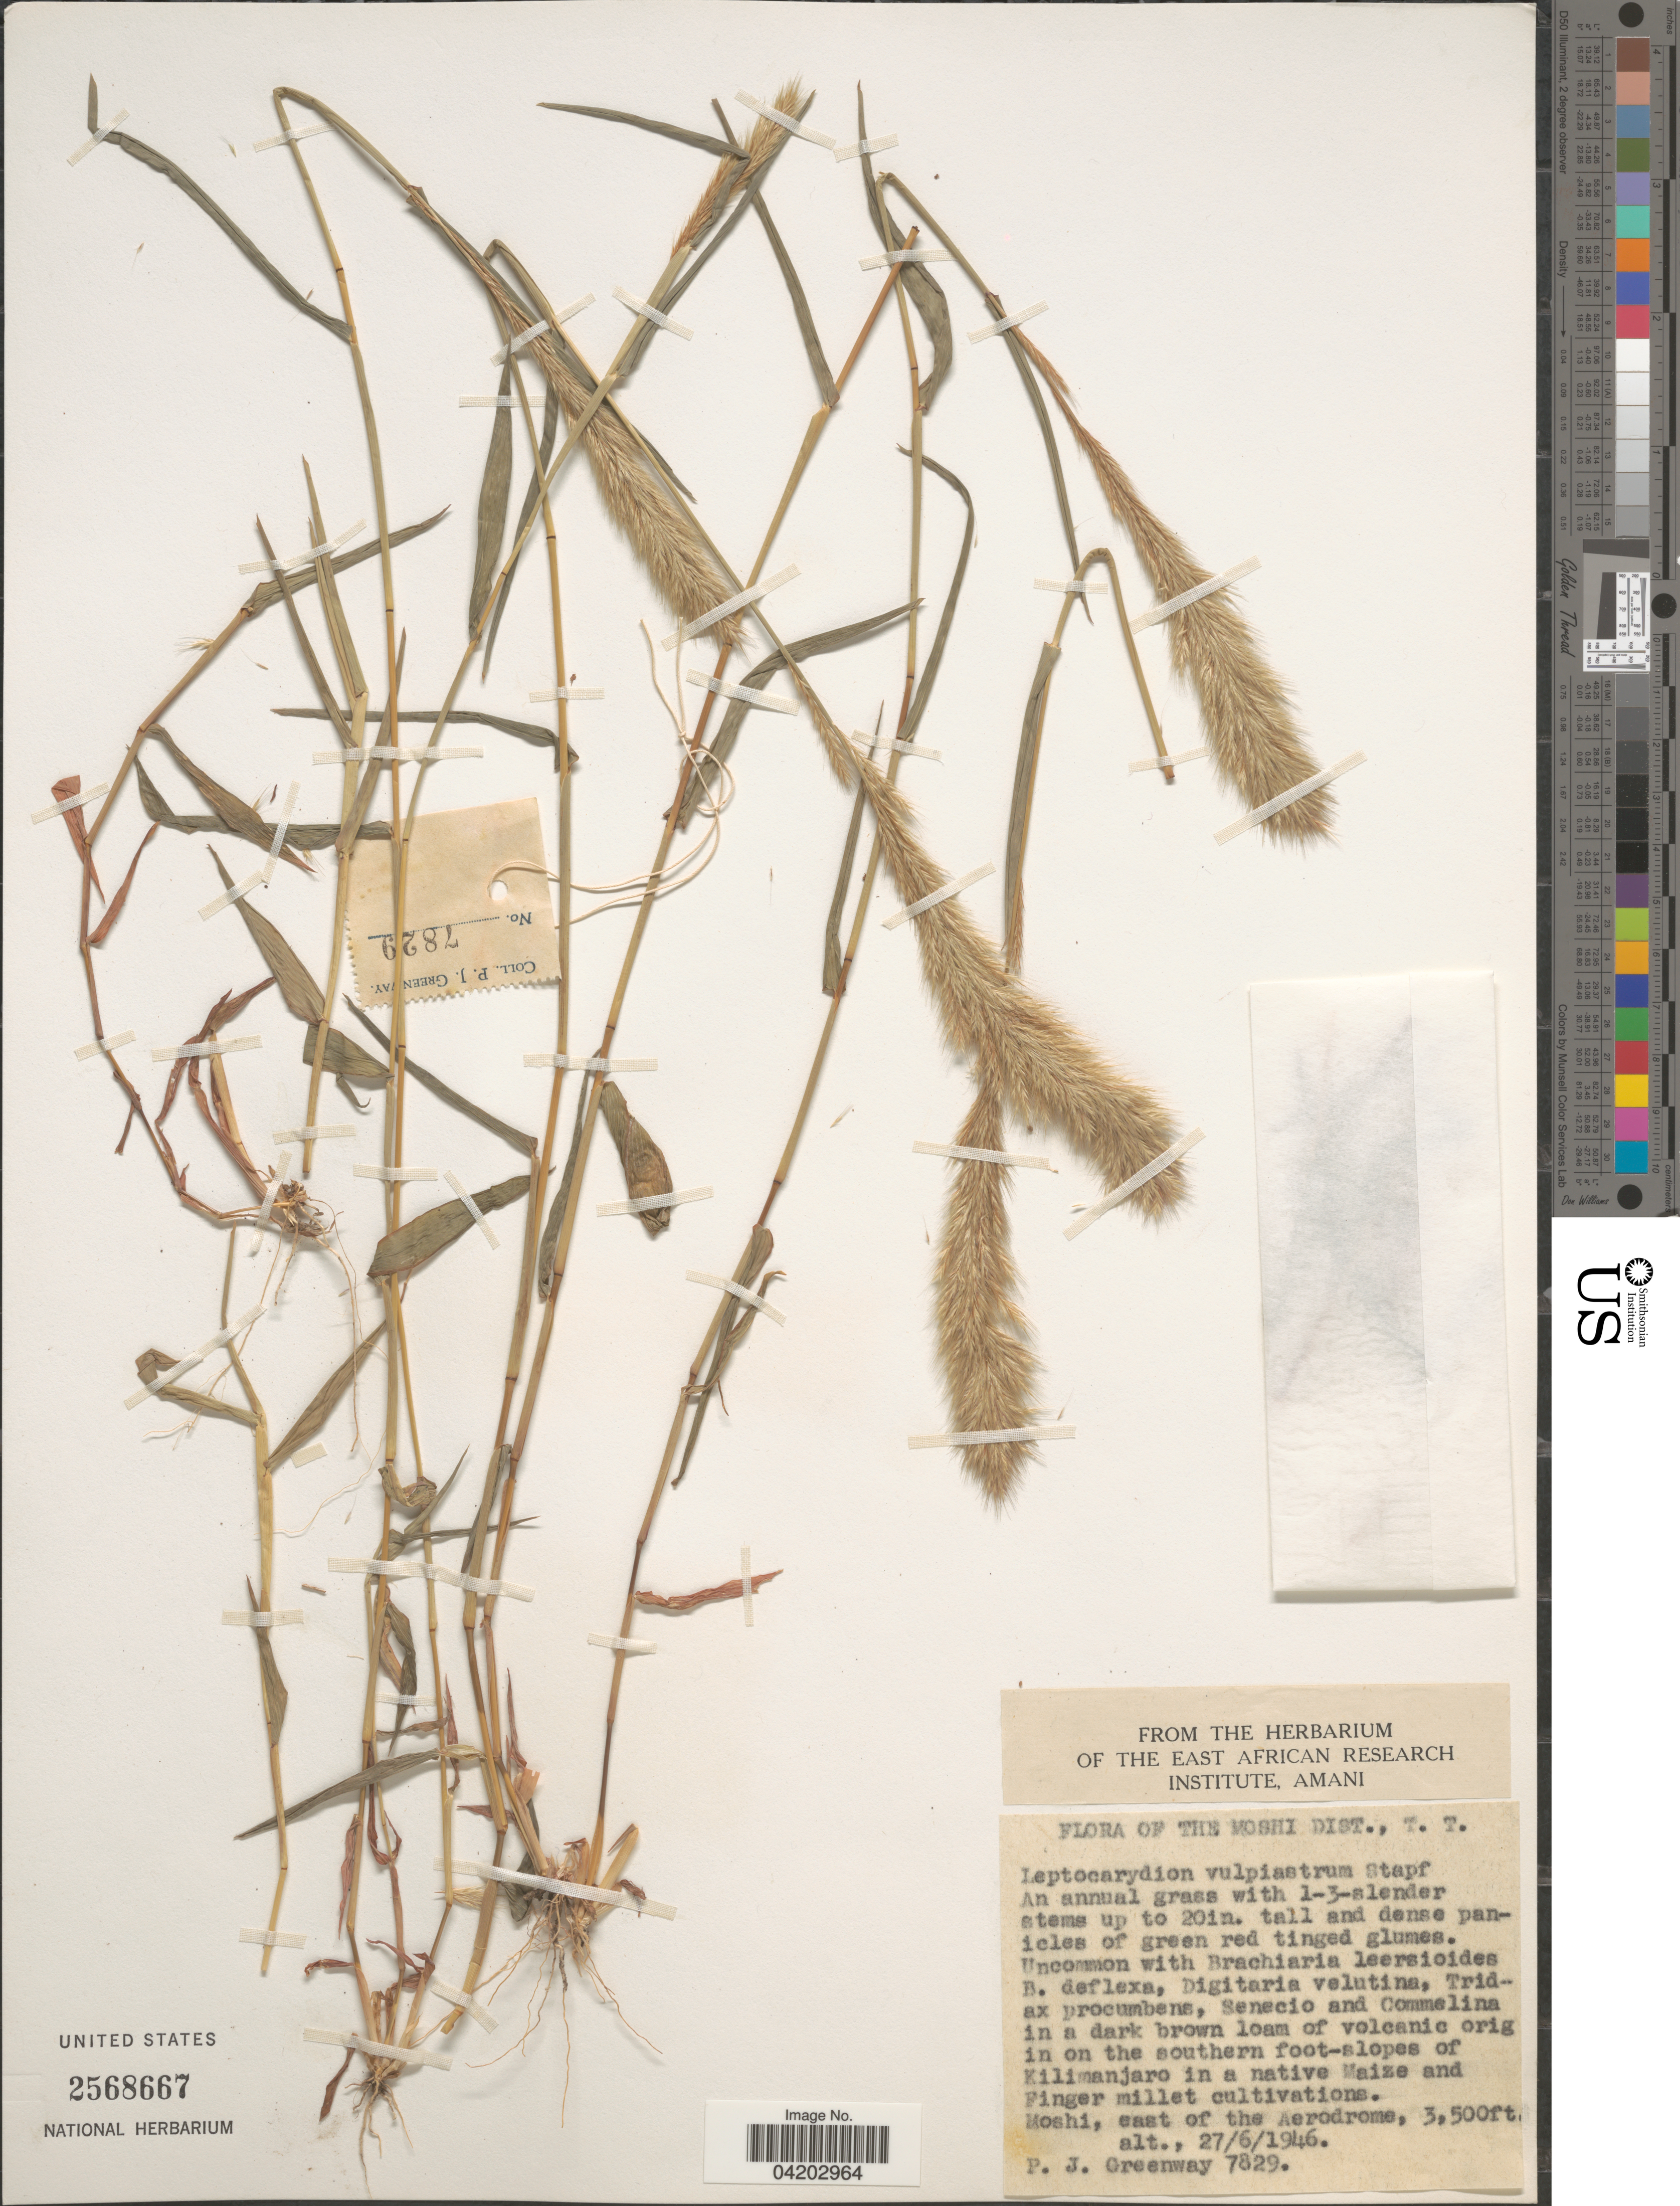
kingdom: Plantae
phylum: Tracheophyta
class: Liliopsida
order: Poales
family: Poaceae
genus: Leptocarydion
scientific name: Leptocarydion vulpiastrum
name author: (De Not.) Stapf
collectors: P. J. Greenway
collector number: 7829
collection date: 1946-06-27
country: Tanzania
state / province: Kilimanjaro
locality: The Moshi Dist., T. T. On the southern foot-slopes of Kilimanjaro in a native Maize and Finger millet cultivation. Moshi, east of the Aerodrome.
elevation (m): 1067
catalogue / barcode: US 2568667